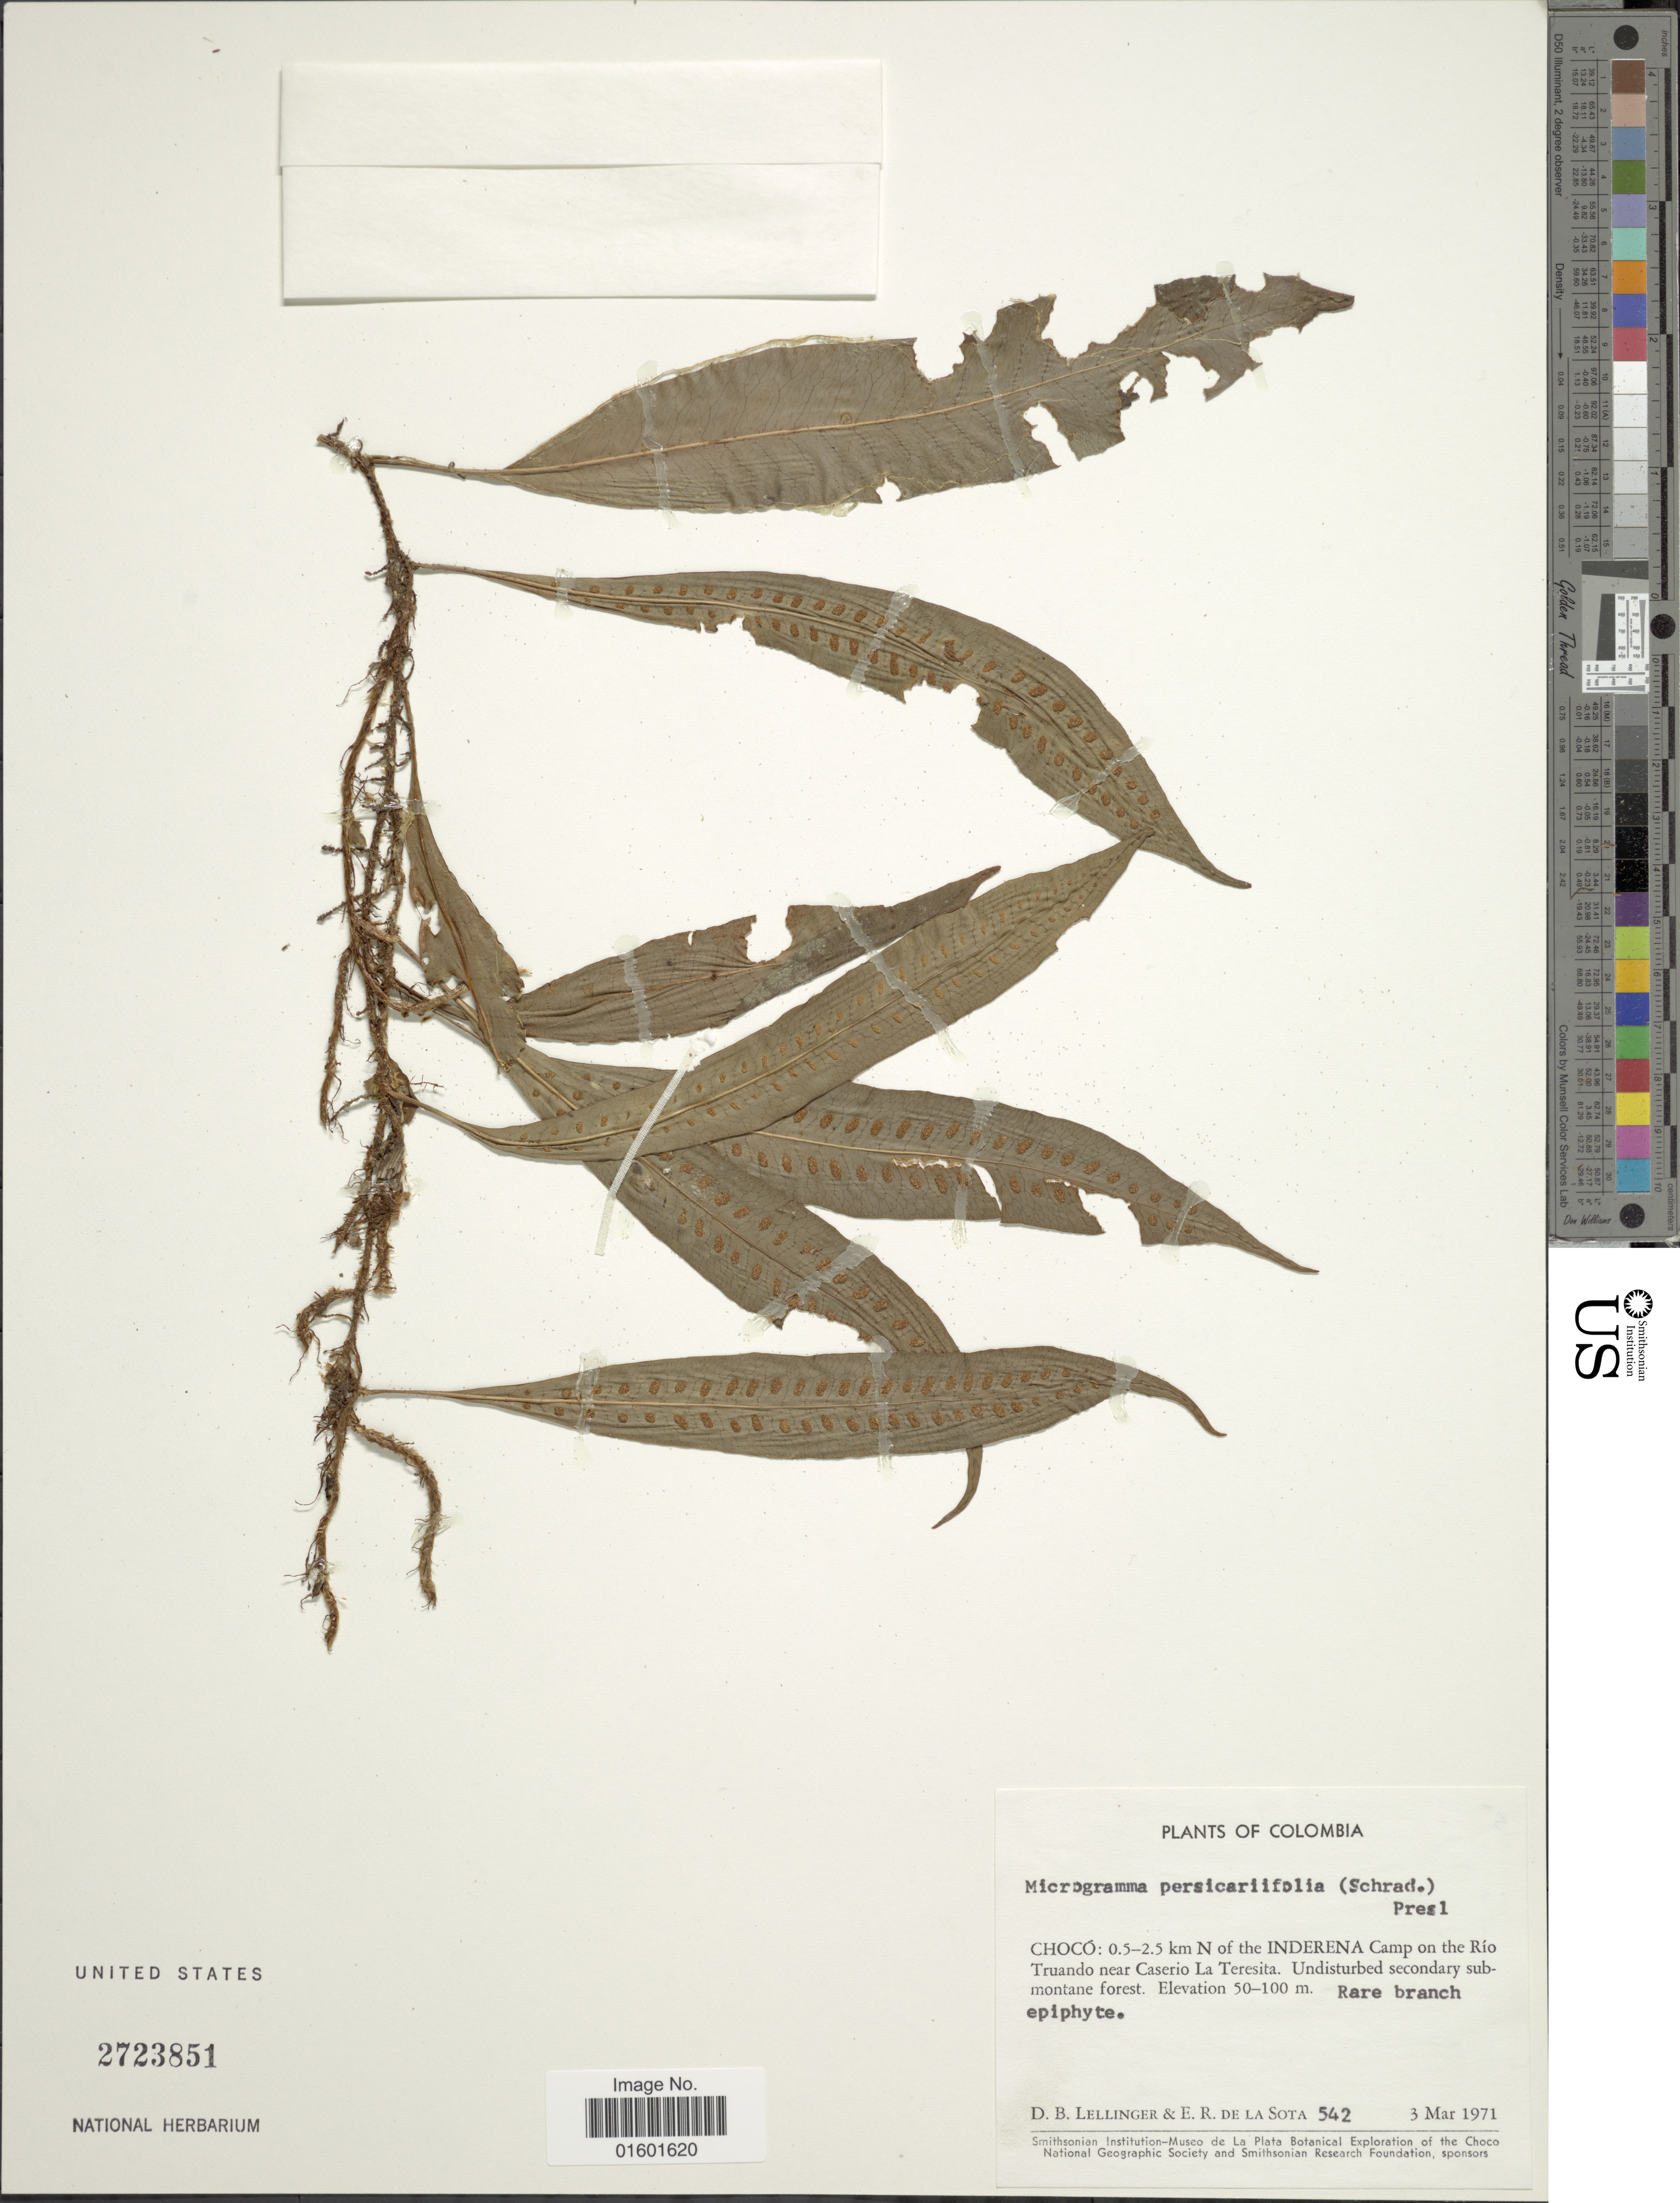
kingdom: Plantae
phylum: Tracheophyta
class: Polypodiopsida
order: Polypodiales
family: Polypodiaceae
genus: Microgramma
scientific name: Microgramma persicariifolia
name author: (Schrad.) C. Presl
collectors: D. B. Lellinger & E. R. de la Sota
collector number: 542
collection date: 1971-03-03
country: Colombia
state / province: Chocó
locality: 0.5-2.5 km N of the Inderena Camp on the Rio Truando near Caserio La Terisita. Undisturbed secondary submontane forest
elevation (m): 50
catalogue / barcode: US 2723851